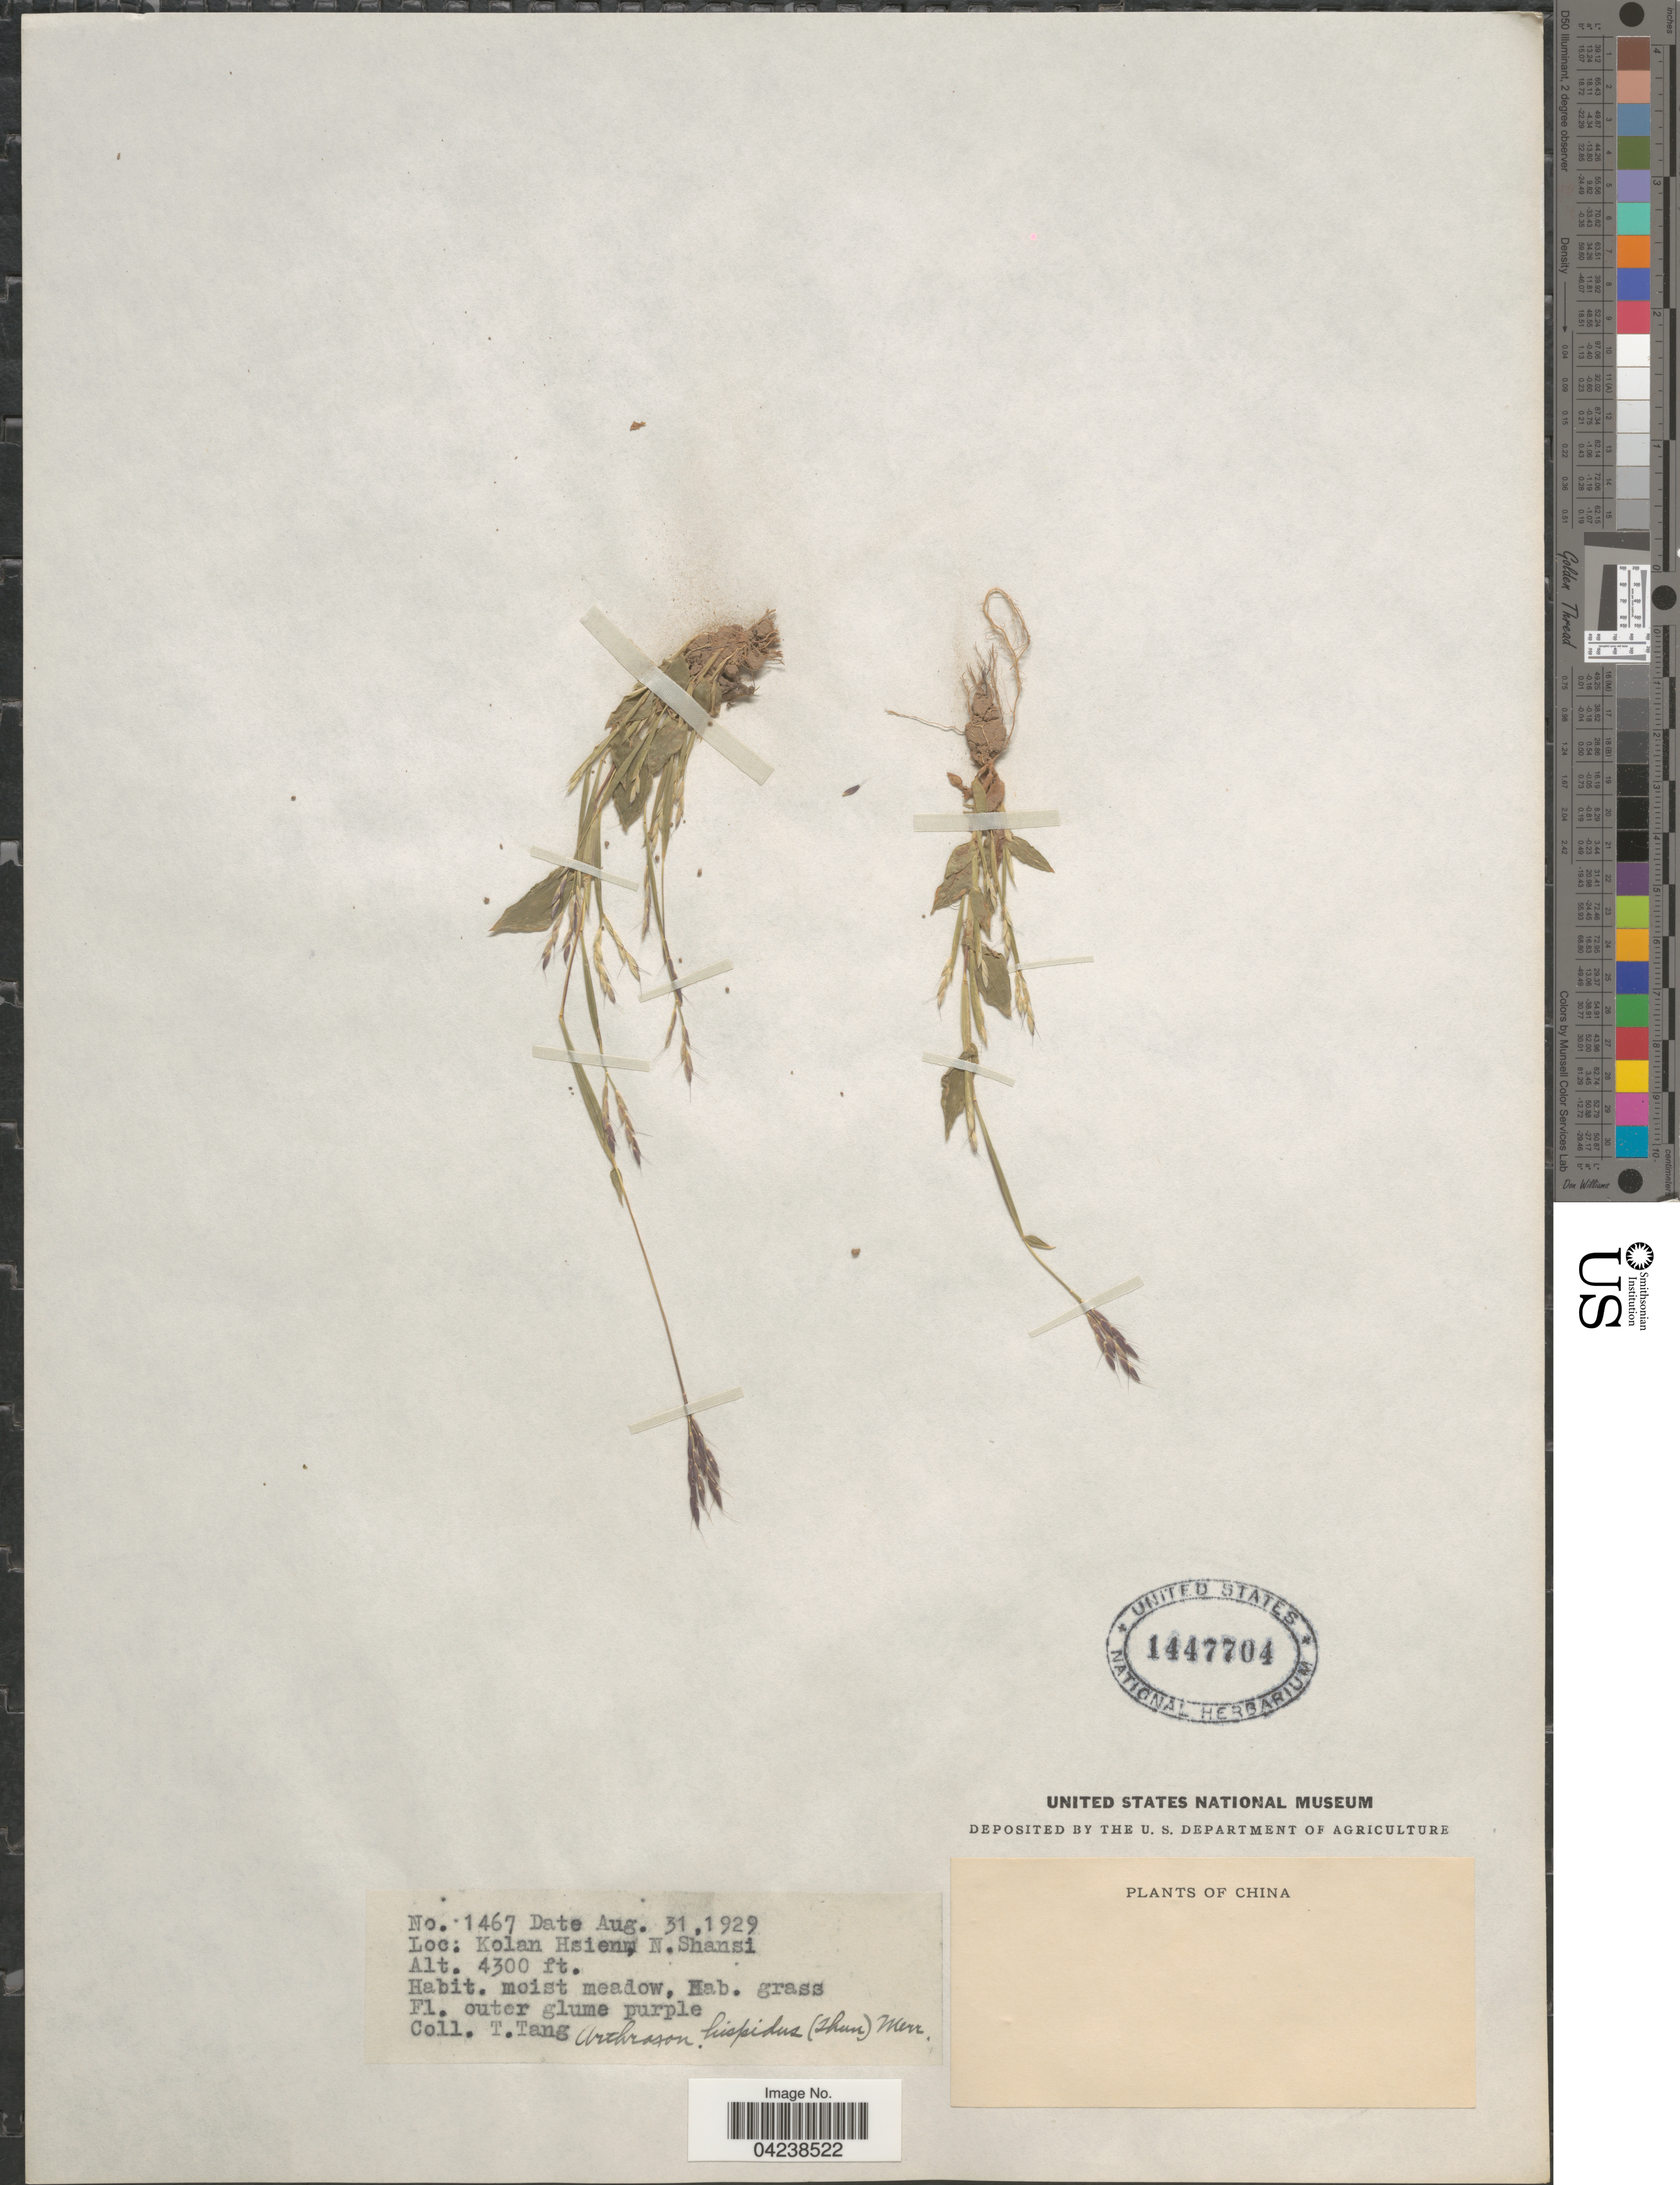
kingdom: Plantae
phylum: Tracheophyta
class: Liliopsida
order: Poales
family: Poaceae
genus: Arthraxon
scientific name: Arthraxon hispidus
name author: (Thunb.) Makino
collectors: T. Tang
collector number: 1467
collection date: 1929-08-31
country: China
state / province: Shanxi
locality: Kolan Hsien, N. Shansi. Moist meadow.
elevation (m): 1311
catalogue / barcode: US 1447704